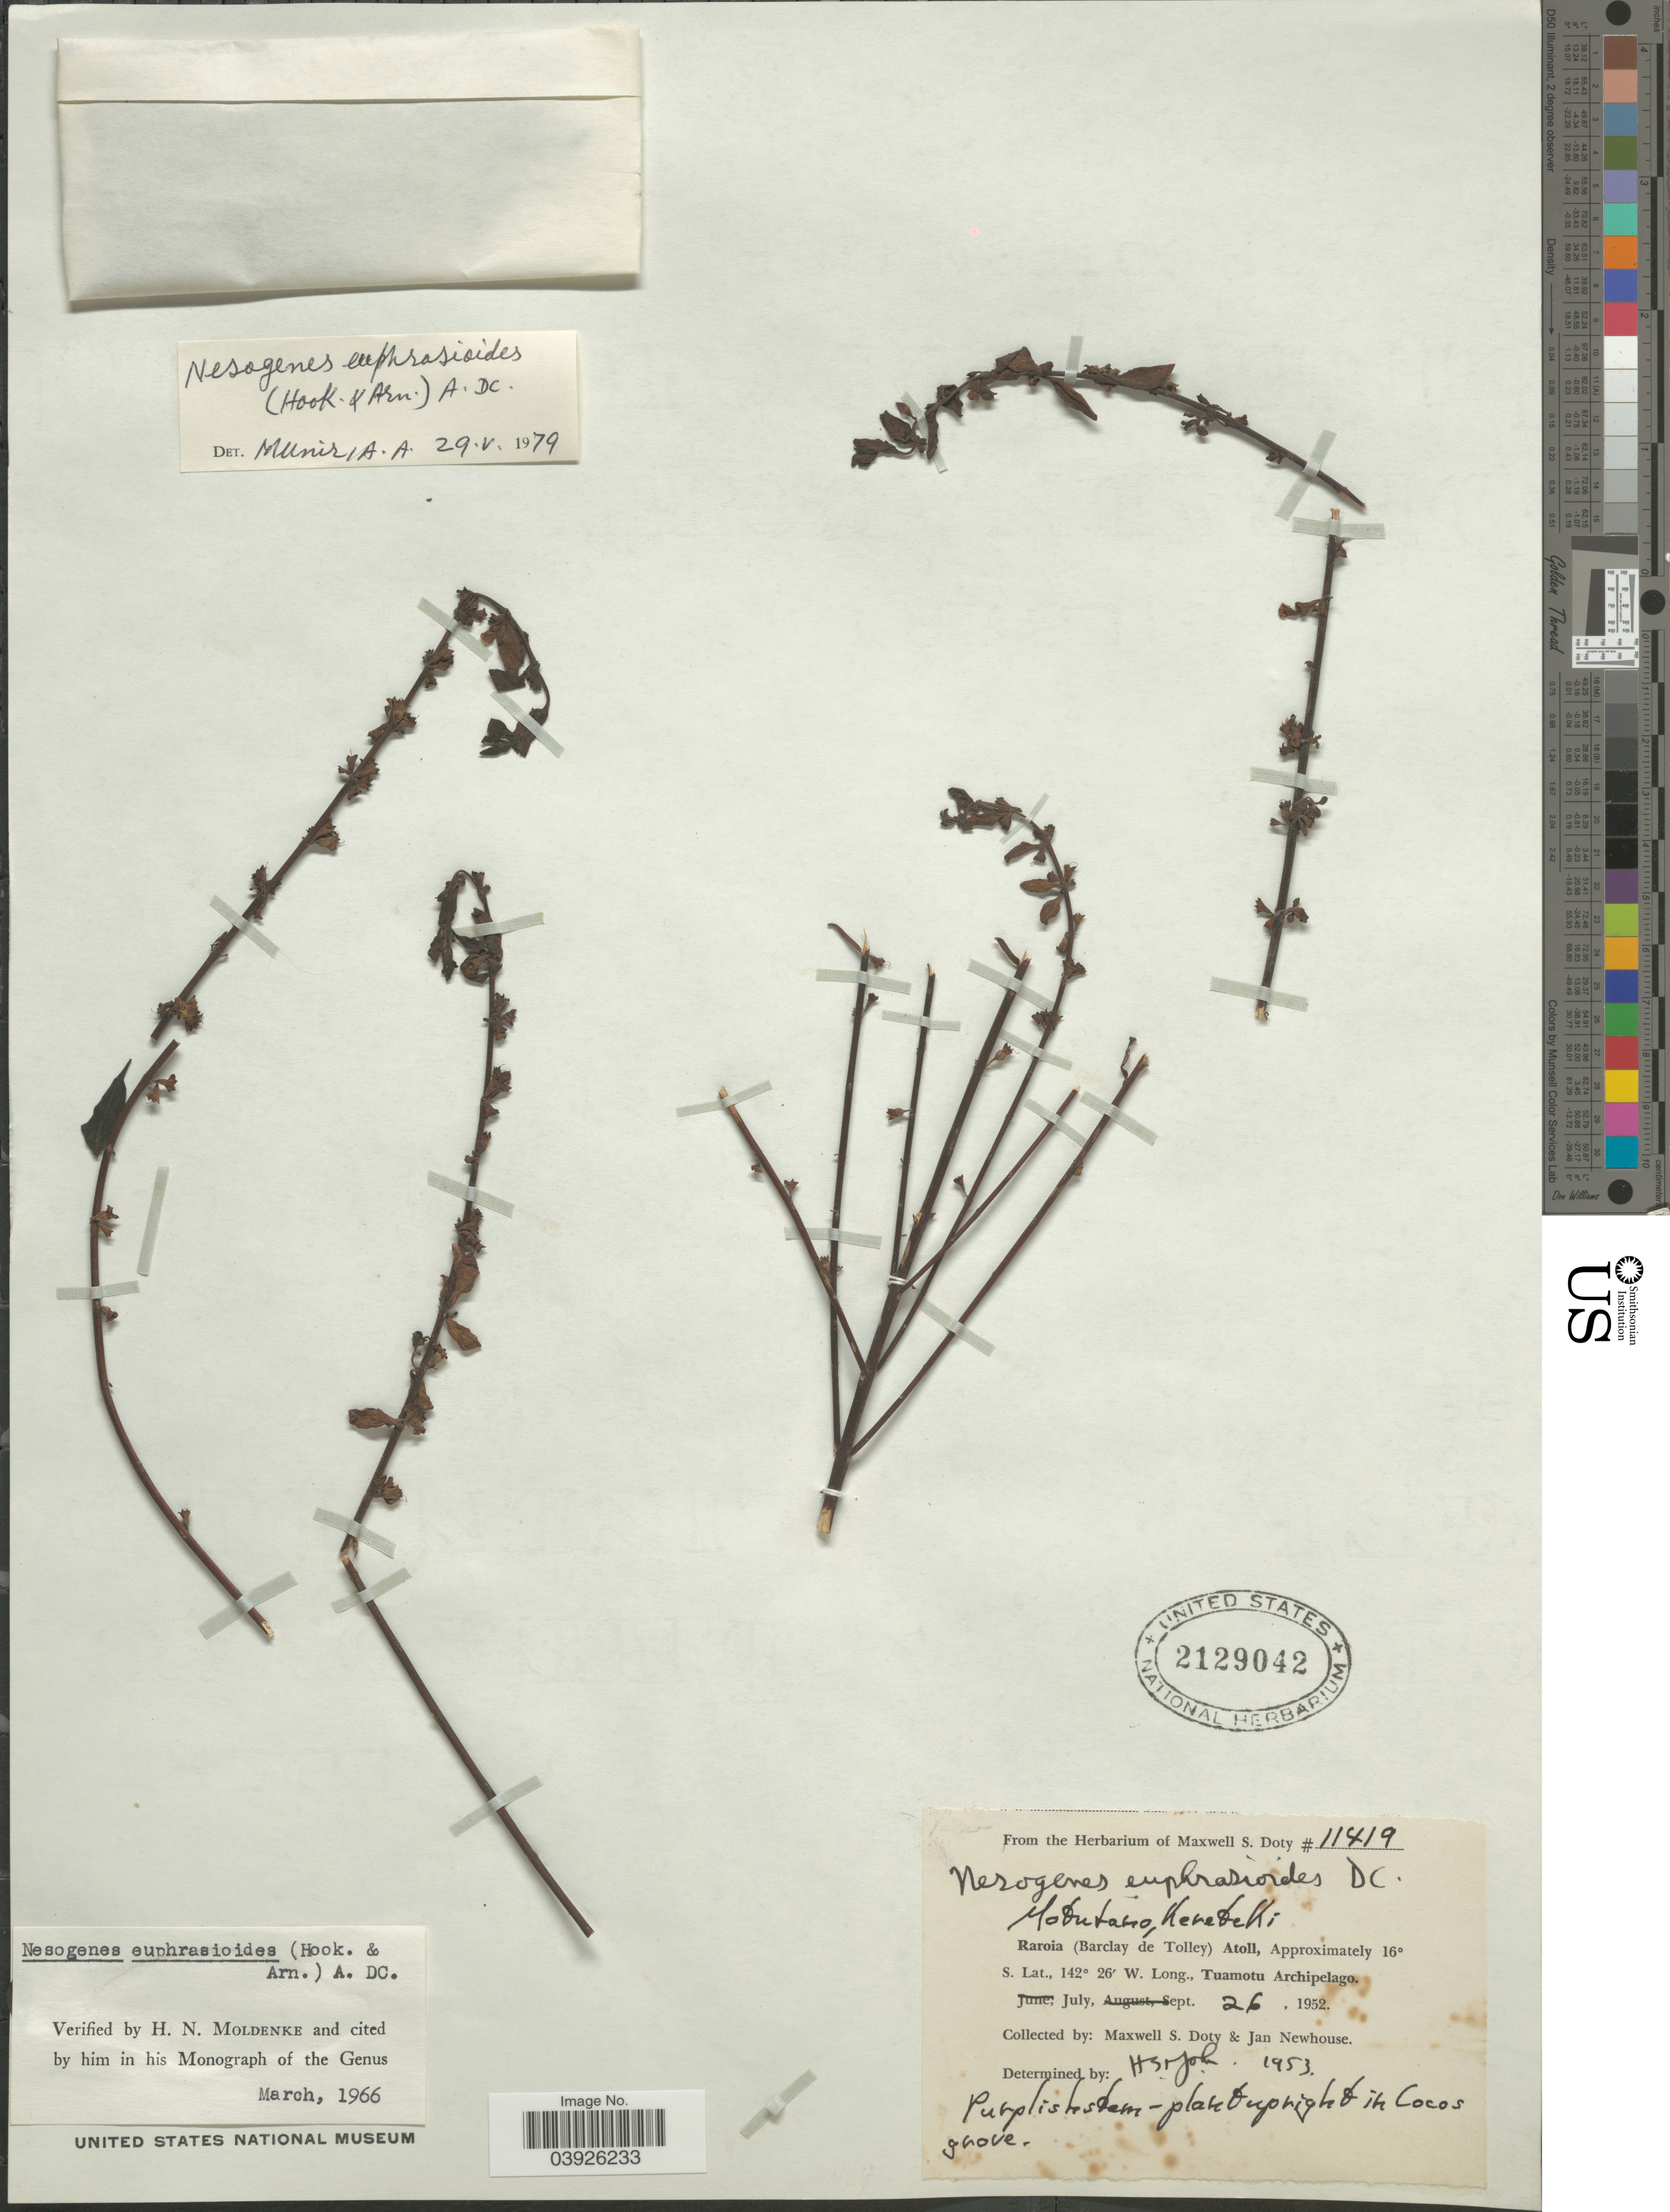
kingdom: Plantae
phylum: Tracheophyta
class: Magnoliopsida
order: Lamiales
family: Orobanchaceae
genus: Nesogenes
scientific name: Nesogenes euphrasioides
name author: (Hook. & Arn.) A. DC.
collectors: M. S. Doty & J. Newhouse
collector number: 11419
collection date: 1952-07-26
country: French Polynesia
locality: Mobutario, Kerebeki. Raroia (Barclay de Tolley) Atoll, Tuamotu Archipelago.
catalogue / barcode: US 2129042